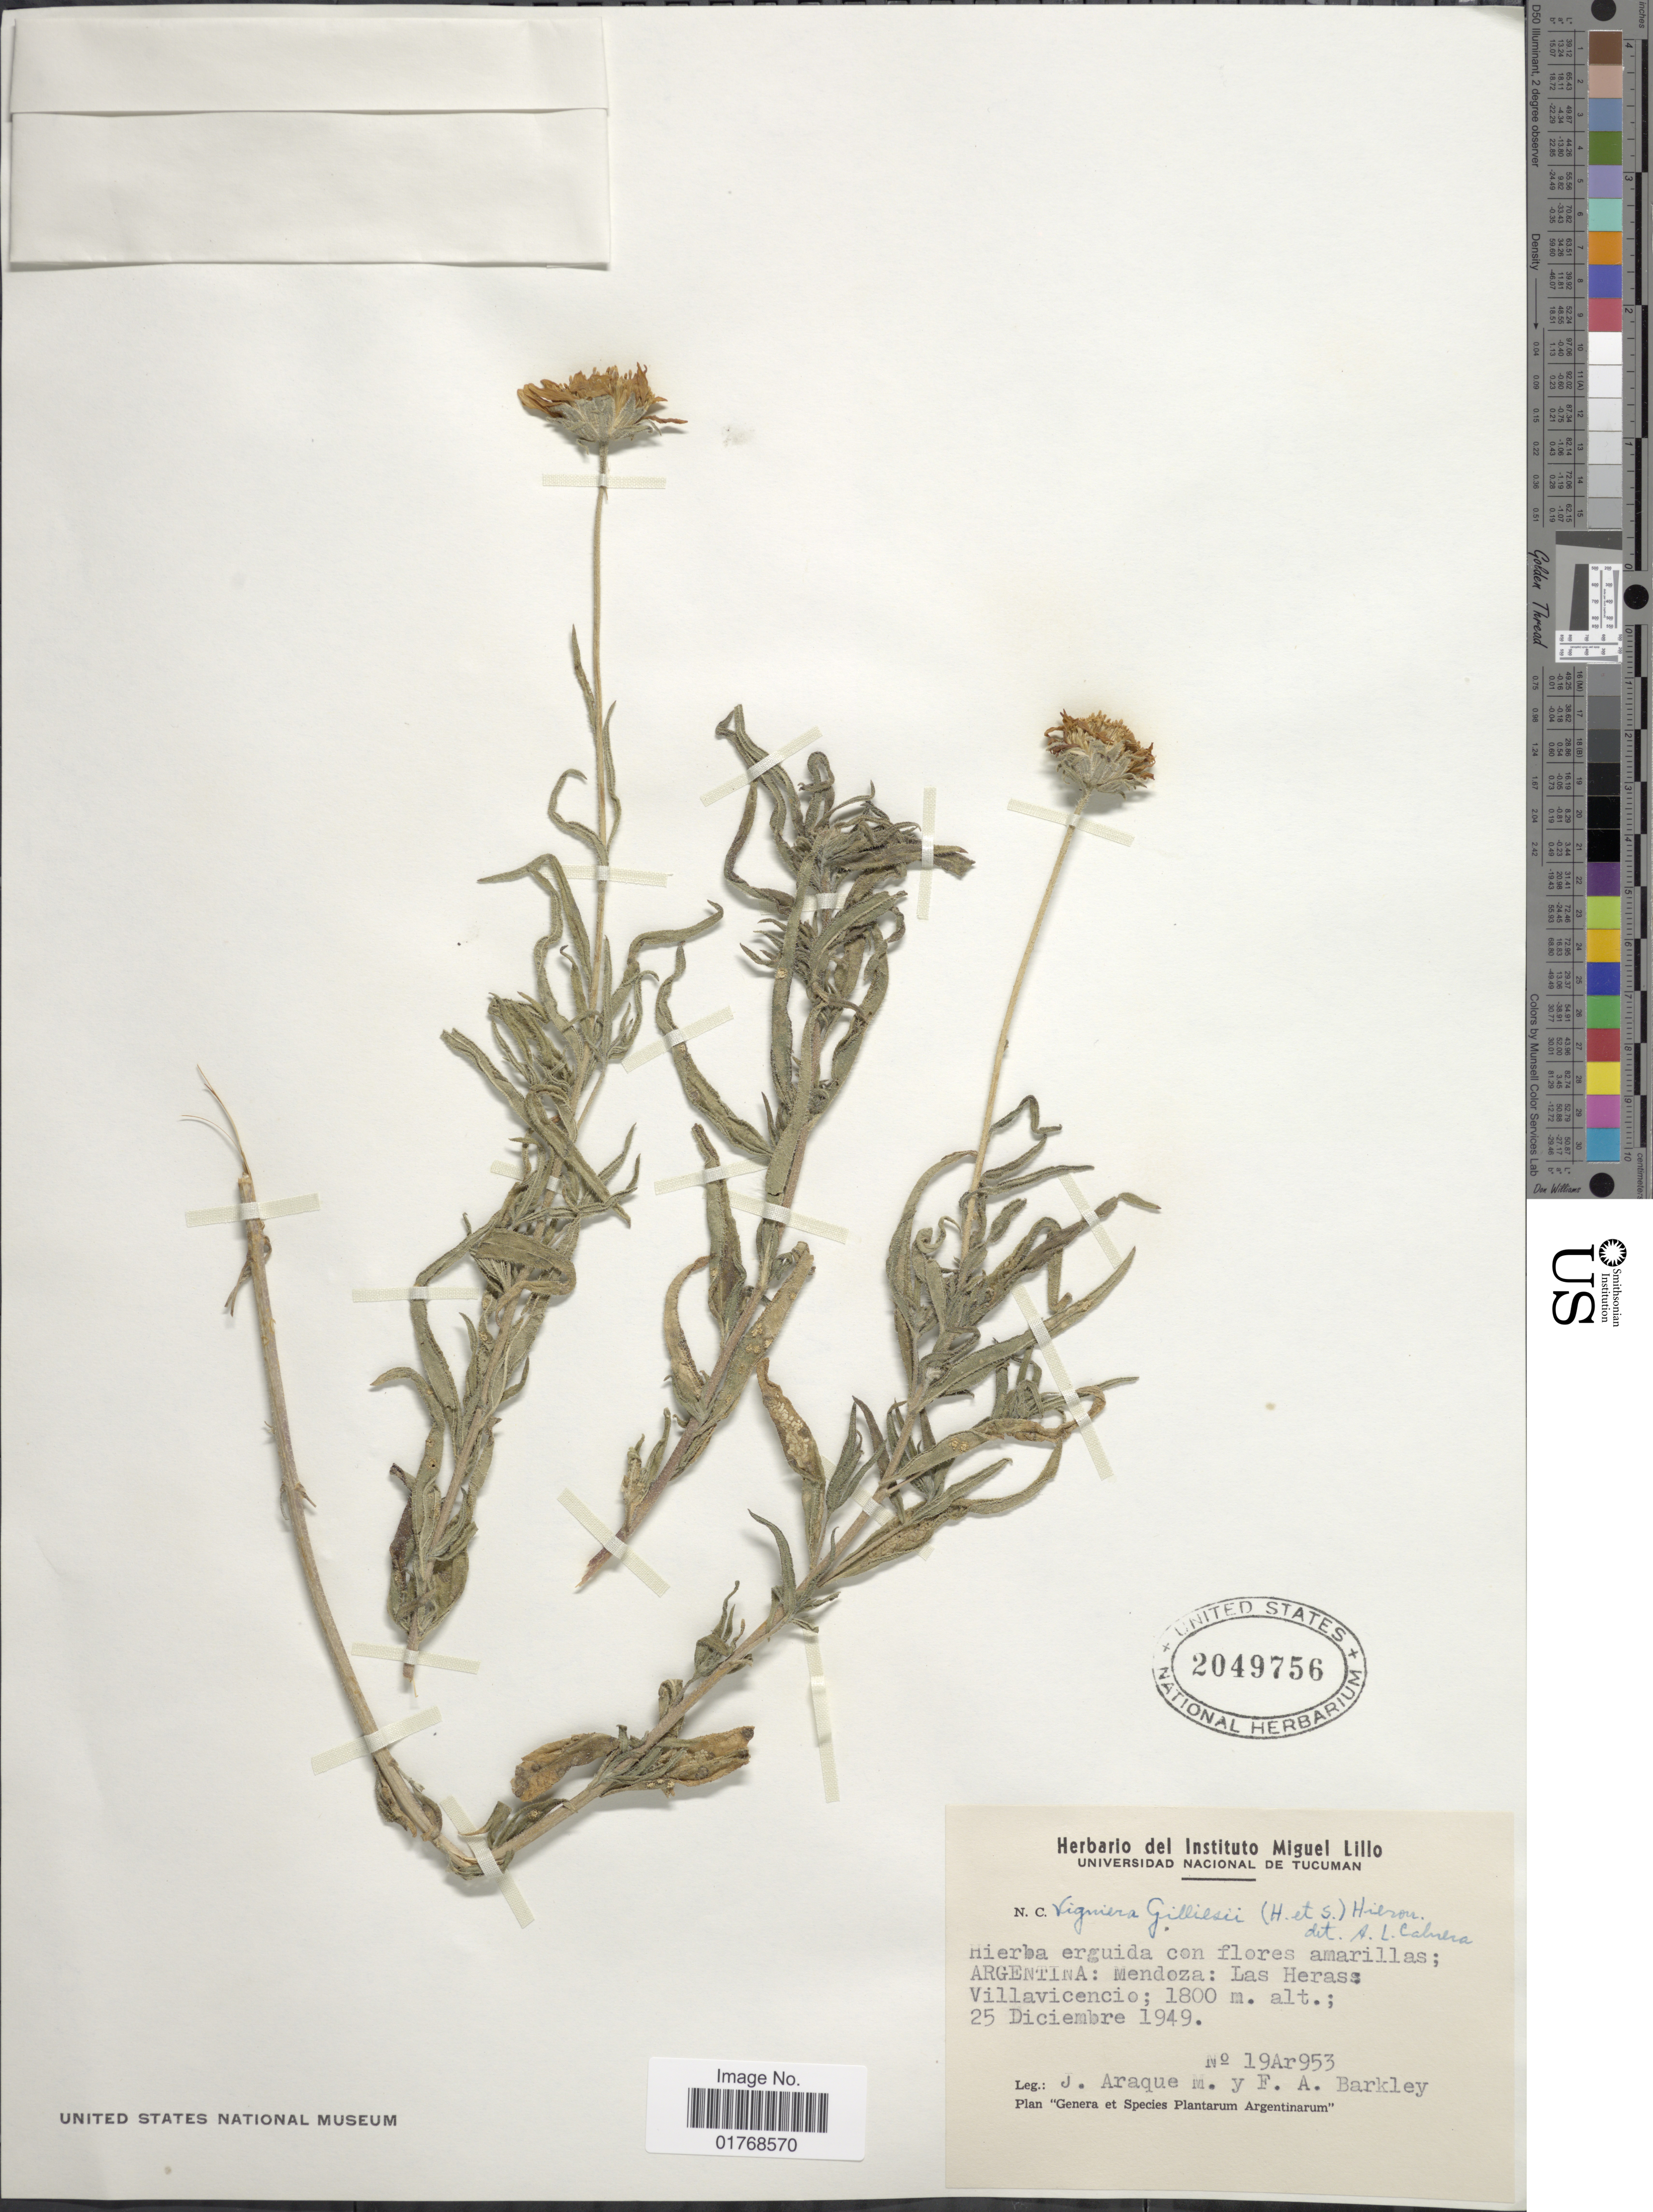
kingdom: Plantae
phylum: Tracheophyta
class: Magnoliopsida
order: Asterales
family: Asteraceae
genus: Viguiera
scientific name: Viguiera gilliesii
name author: (Hook. & Arn.) Hieron.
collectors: J. Araque Molina & F. A. Barkley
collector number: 19Ar953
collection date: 1949-12-25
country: Argentina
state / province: Mendoza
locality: Argentina: Mendoza: Las Heras: Villavicencio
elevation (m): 1800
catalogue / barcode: US 2049756